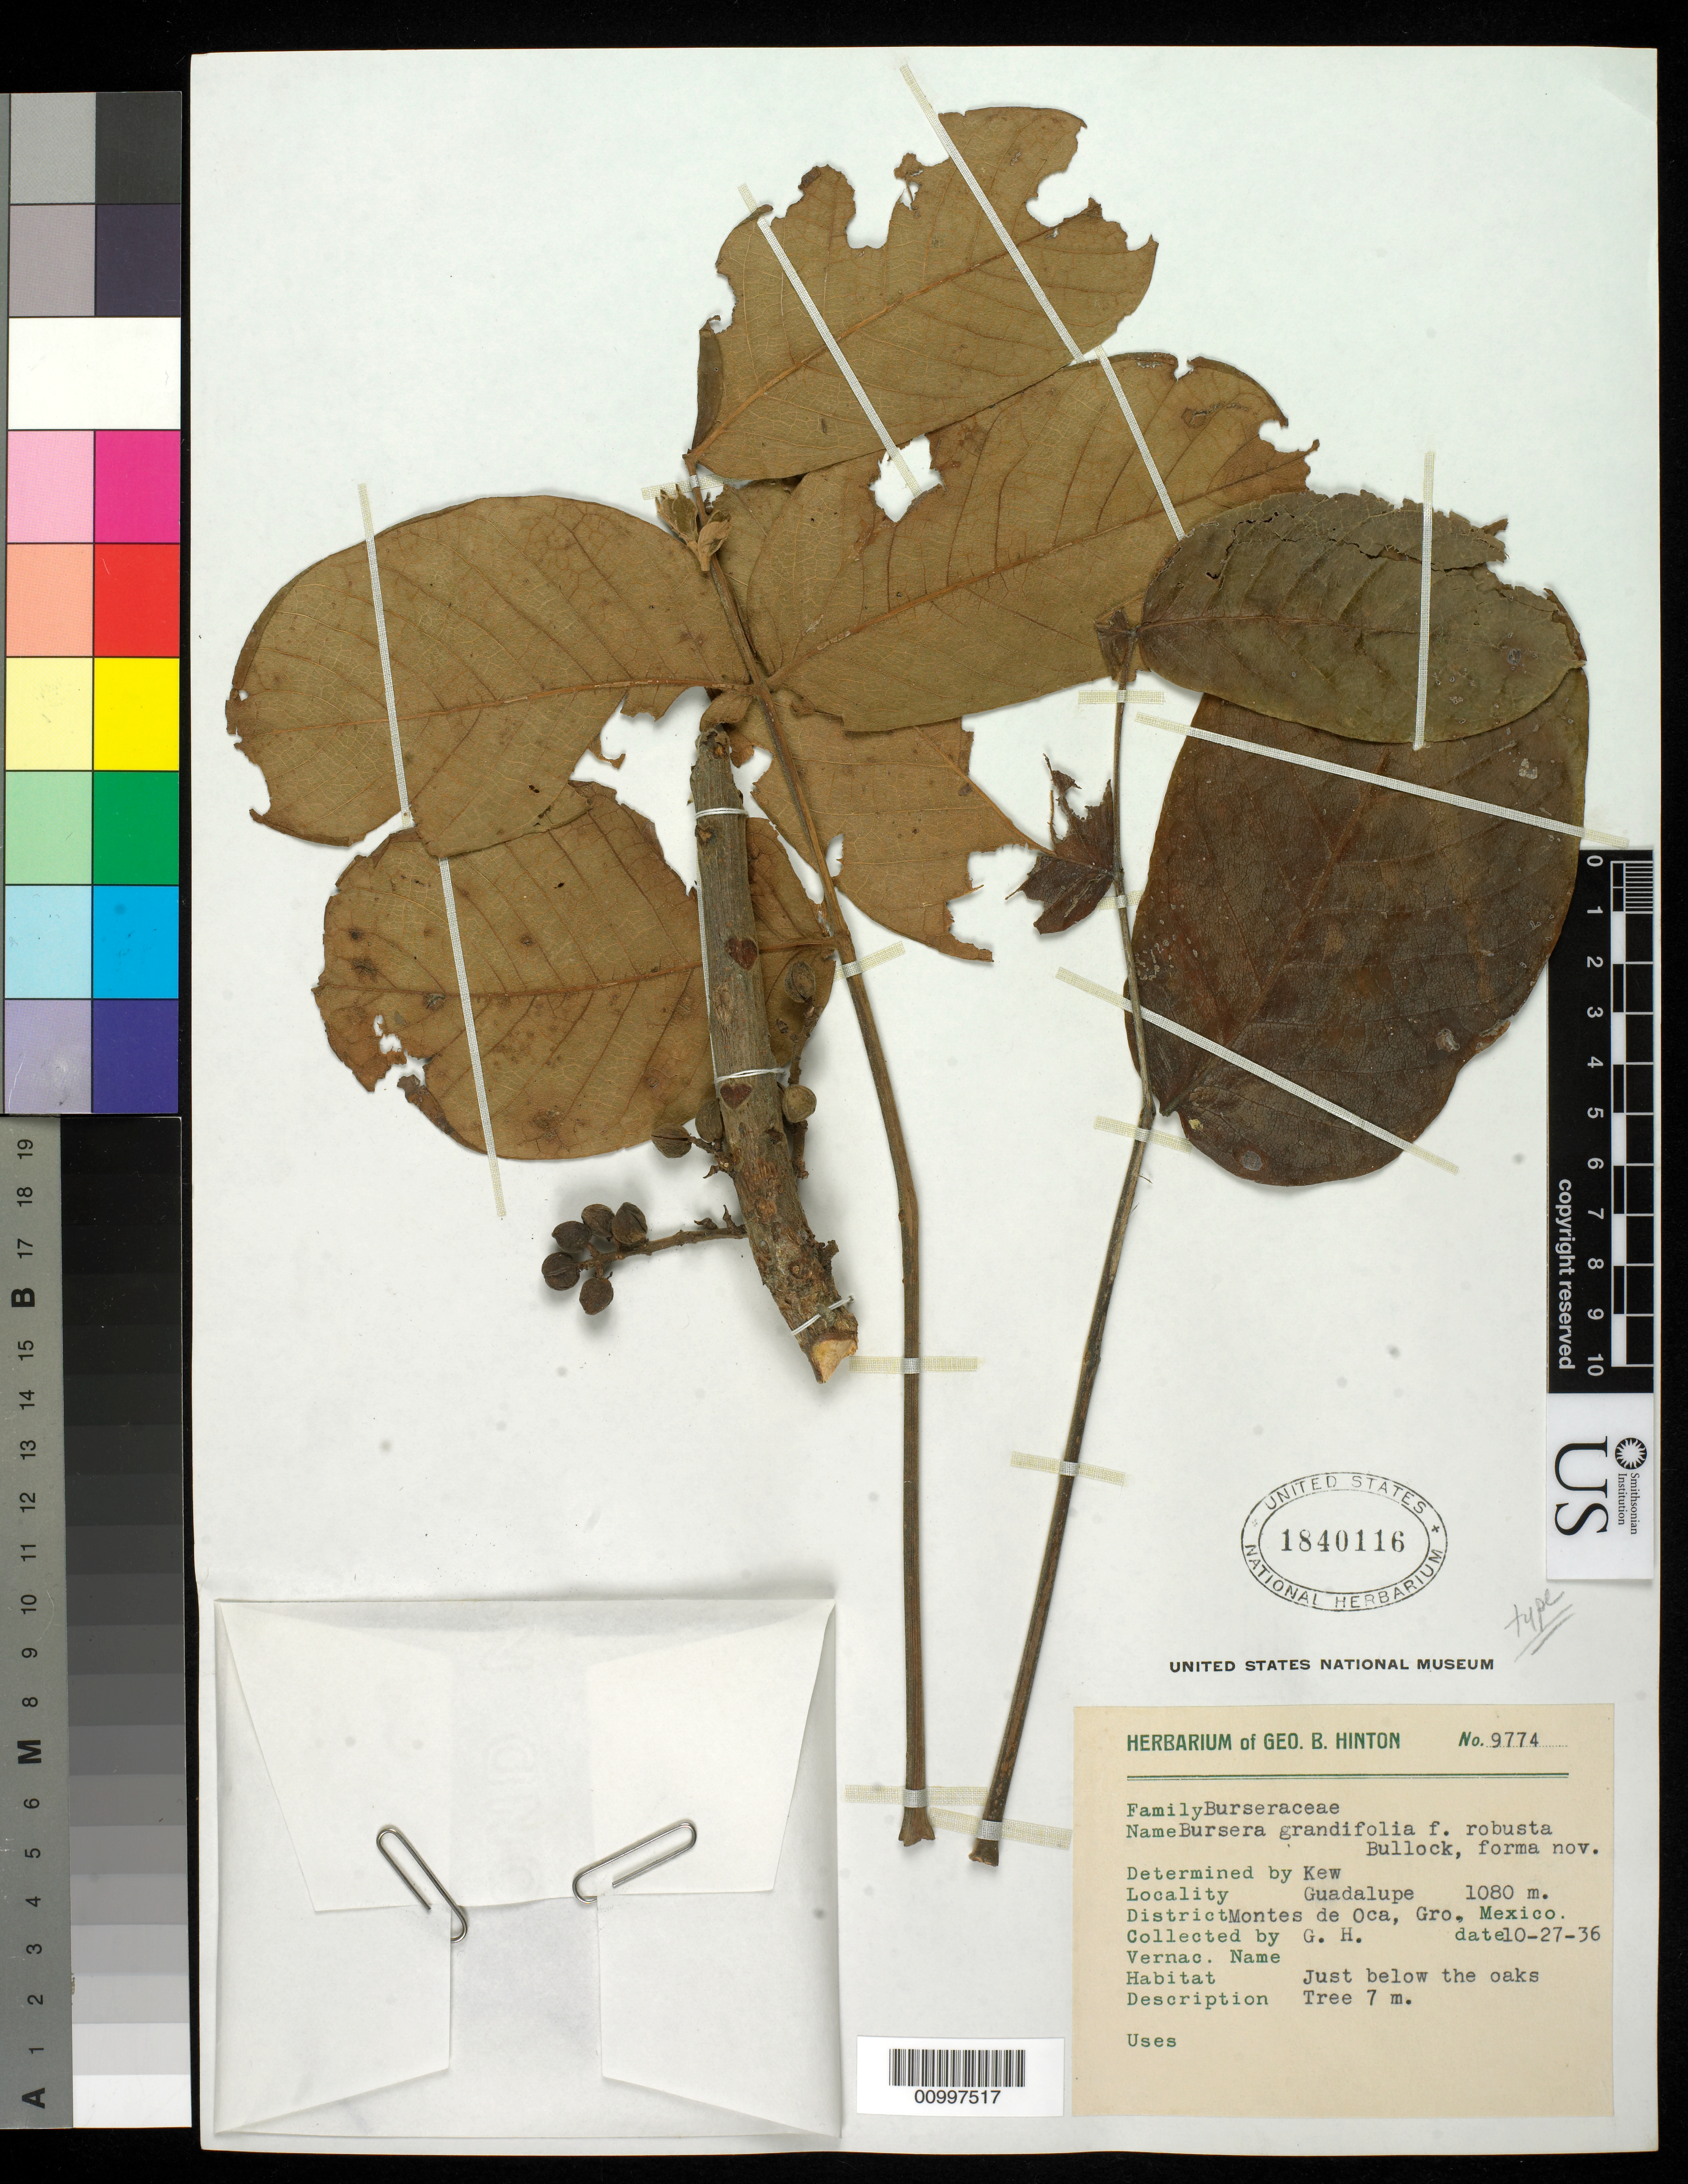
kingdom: Plantae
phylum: Tracheophyta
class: Magnoliopsida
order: Sapindales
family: Burseraceae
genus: Bursera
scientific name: Bursera grandifolia f. robusta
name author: Bullock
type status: Type Collection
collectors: G. B. Hinton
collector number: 9774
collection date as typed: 27 Oct 1936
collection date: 1936-10-27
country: Mexico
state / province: Guerrero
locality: Montes de Oca, Gro.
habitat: Just below the Oaks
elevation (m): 1080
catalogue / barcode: US 1840116